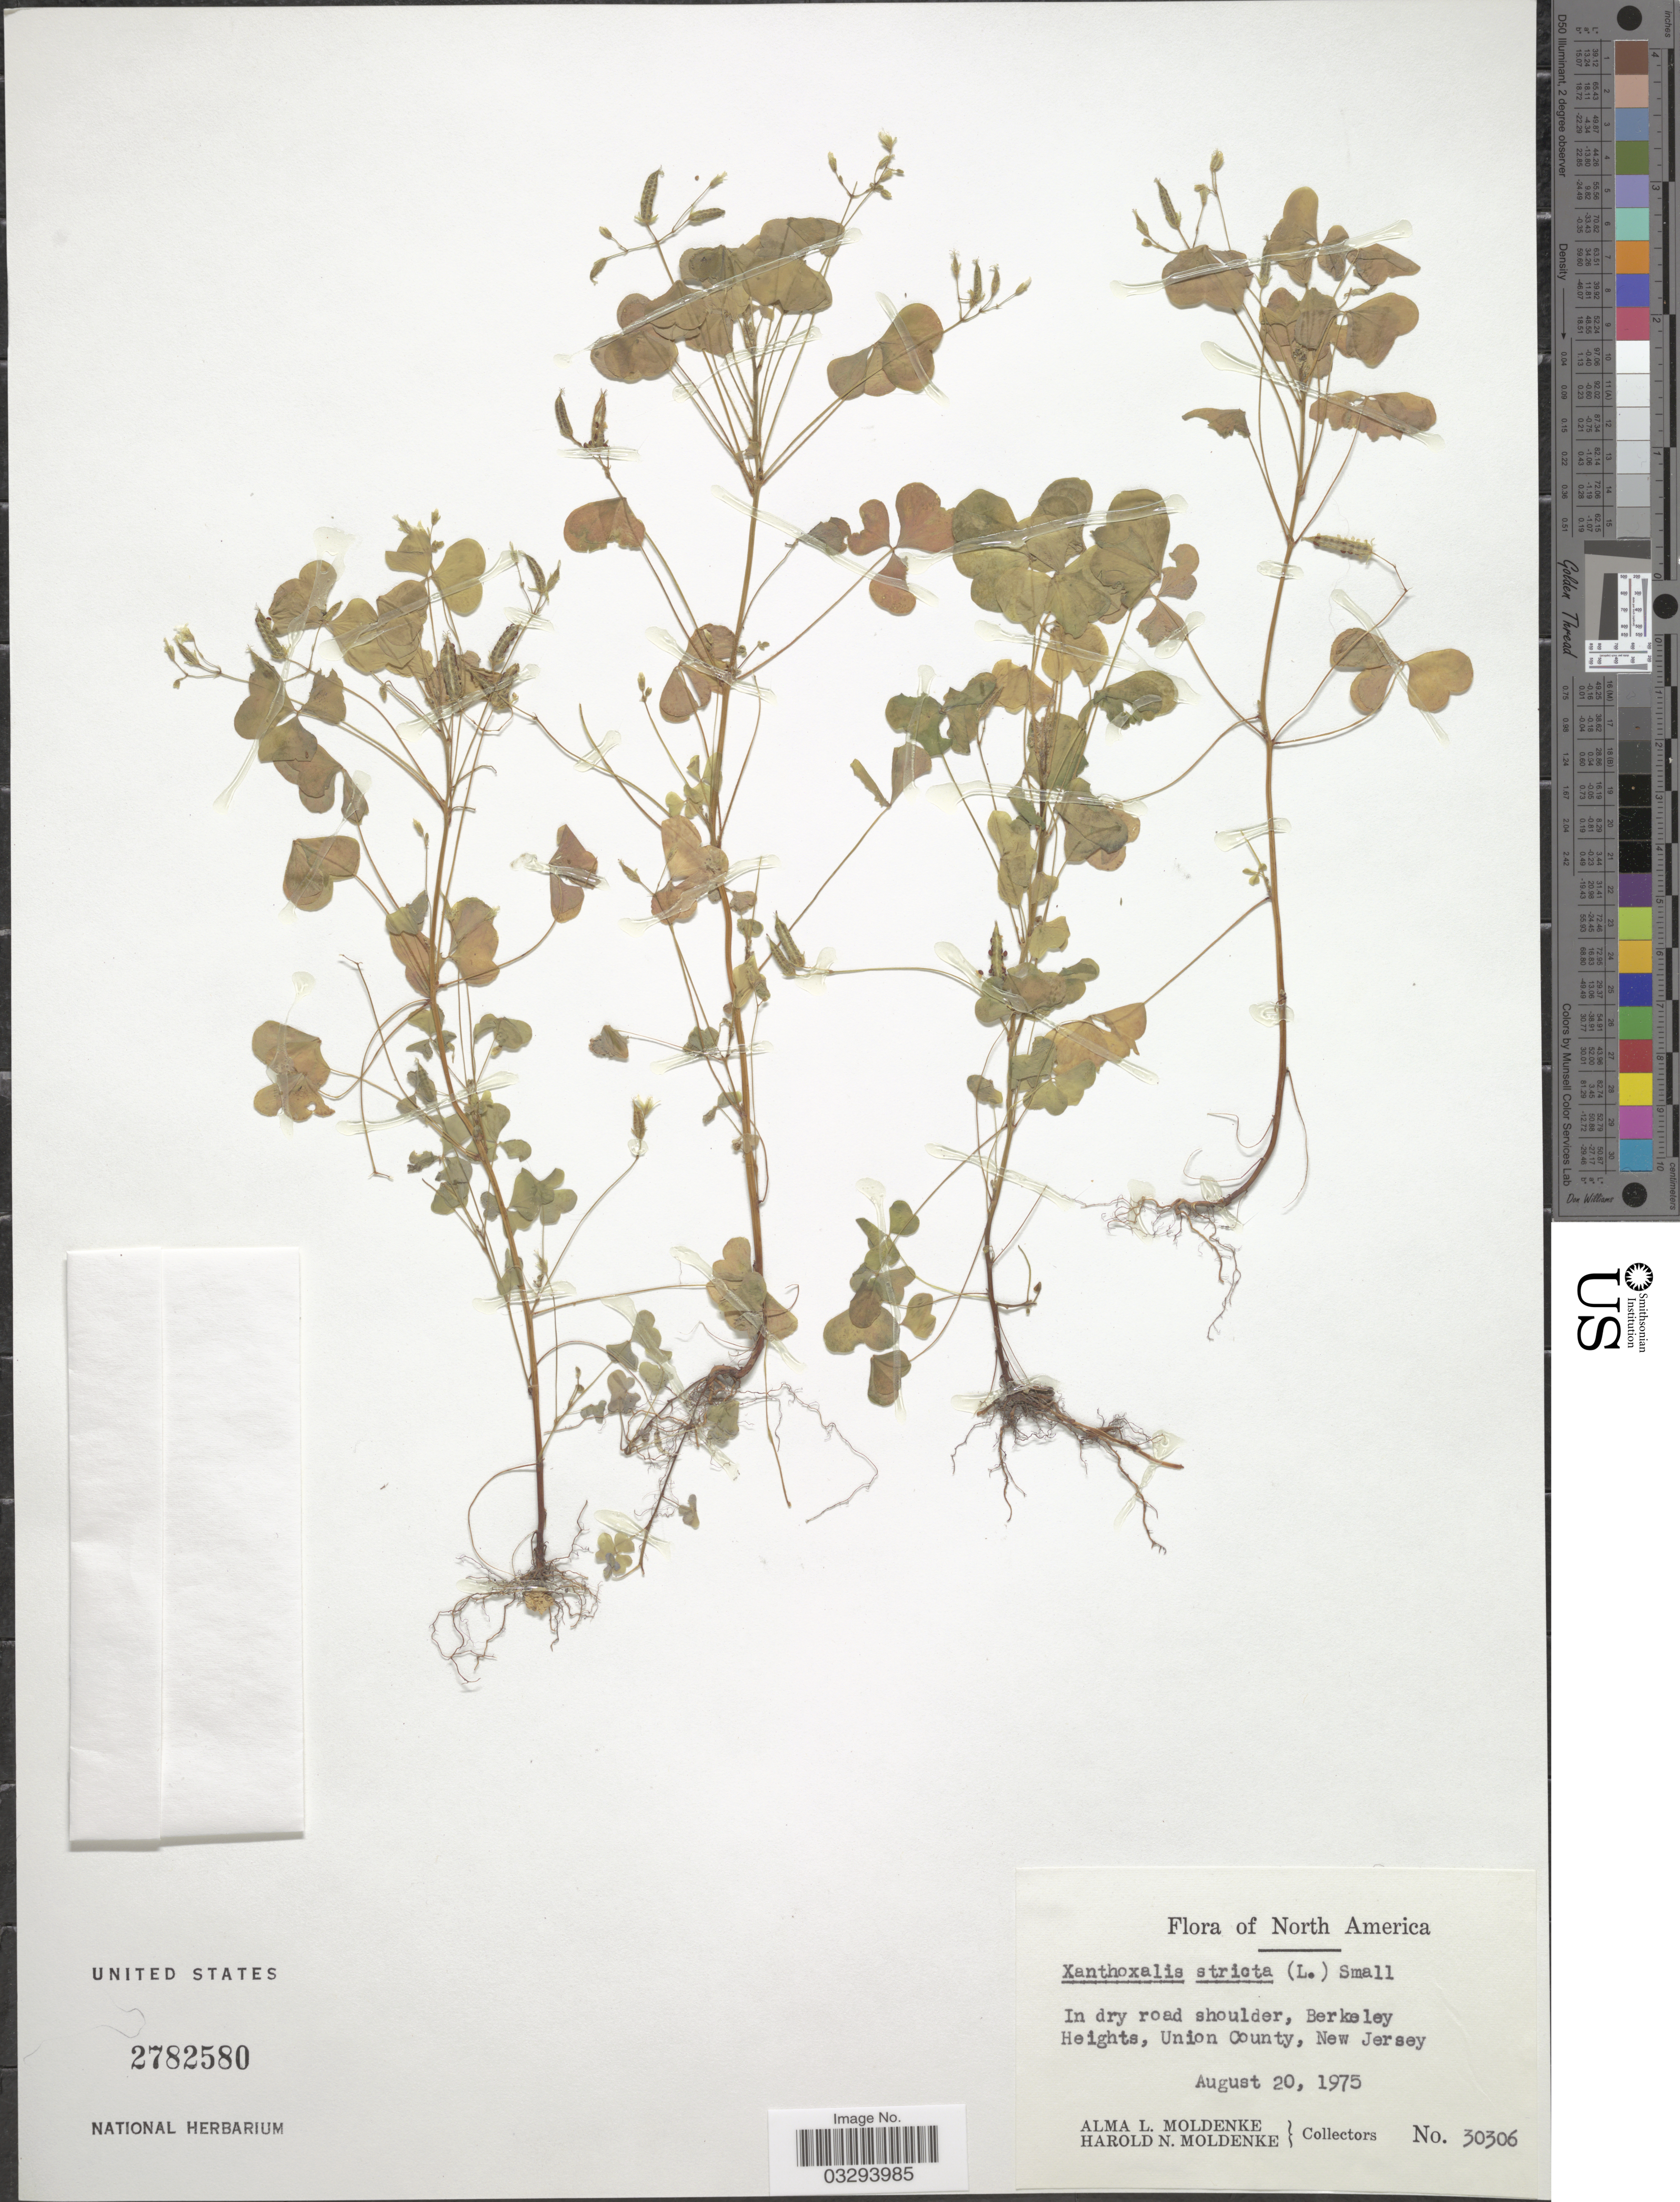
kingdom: Plantae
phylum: Tracheophyta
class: Magnoliopsida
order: Oxalidales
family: Oxalidaceae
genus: Oxalis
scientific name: Oxalis stricta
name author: L.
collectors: A. L. Moldenke & H. N. Moldenke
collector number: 30306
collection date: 1975-08-20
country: United States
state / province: New Jersey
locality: In dry road shoulder, Berkeley Heights, Union County.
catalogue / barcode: US 2782580